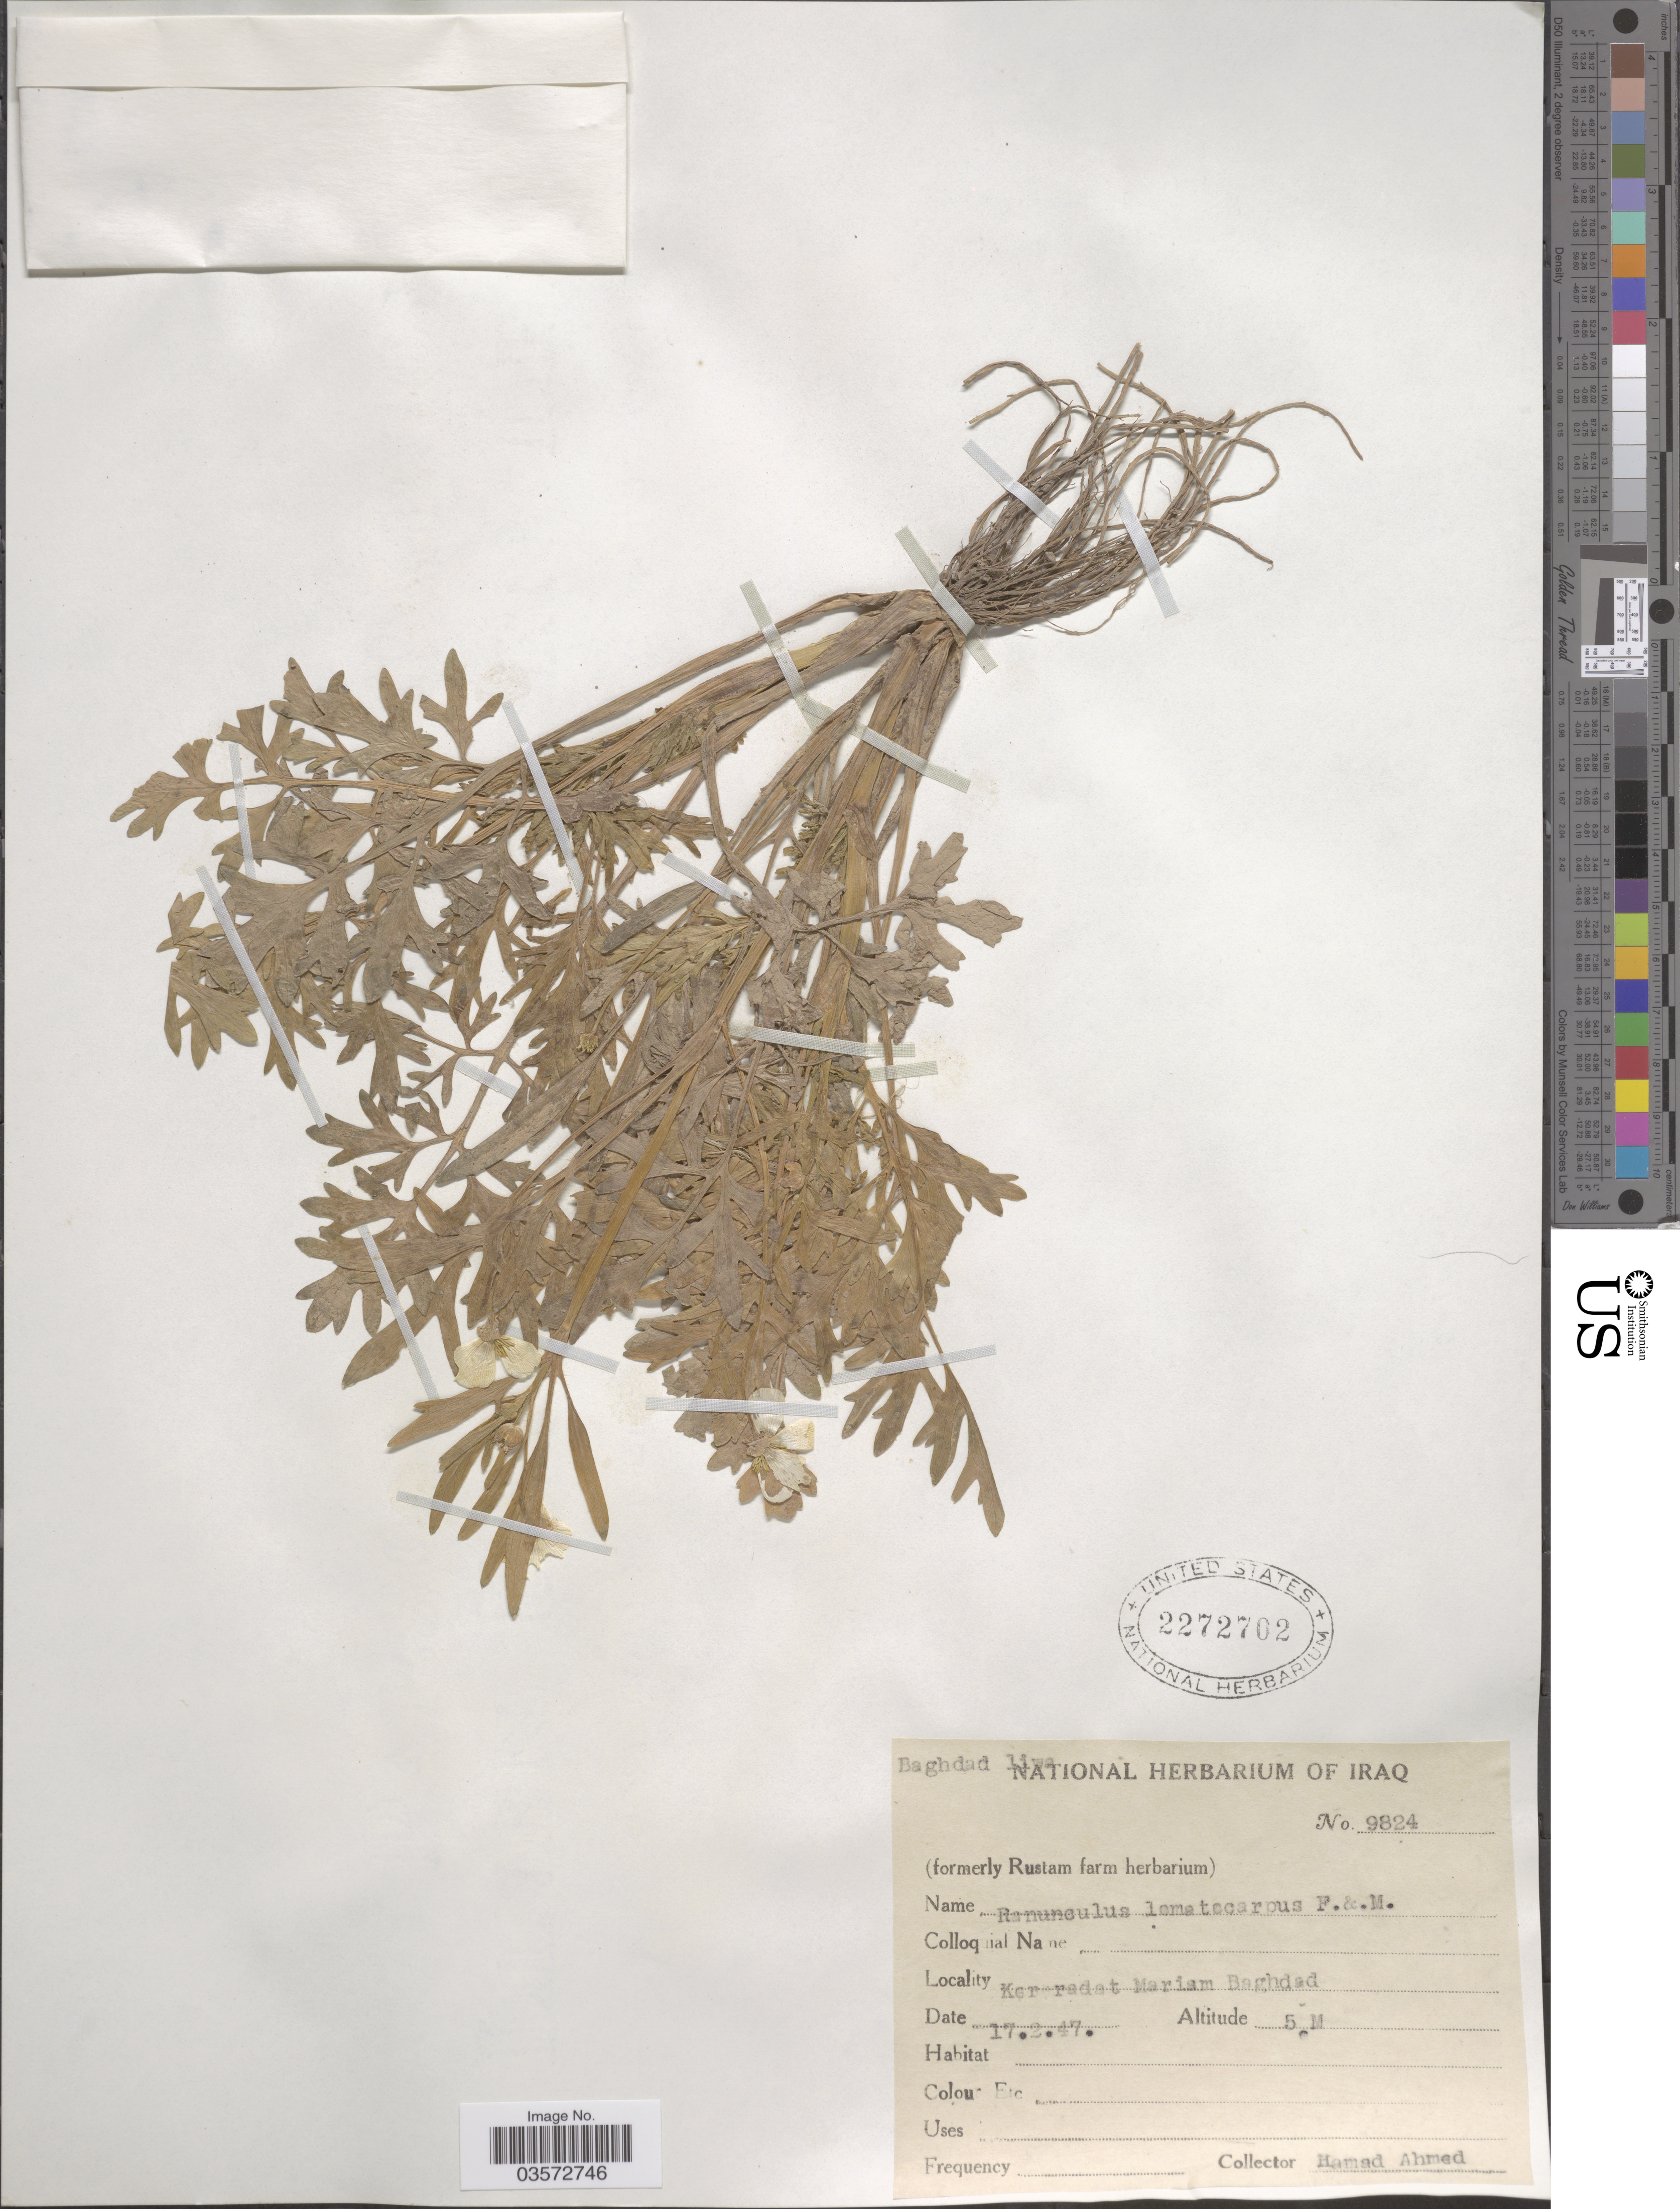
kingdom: Plantae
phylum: Tracheophyta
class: Magnoliopsida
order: Ranunculales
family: Ranunculaceae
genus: Ranunculus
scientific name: Ranunculus lomatocarpus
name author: Fisch. ex A. Spreng.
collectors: H. Ahmed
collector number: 9824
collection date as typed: Transcribed d/m/y: 17/2/47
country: Iraq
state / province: Baghdad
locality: Baghdad Liwa [interpreted]. Ker radat Mariam Baghdad. [interpreted]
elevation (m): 5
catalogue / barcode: US 2272702